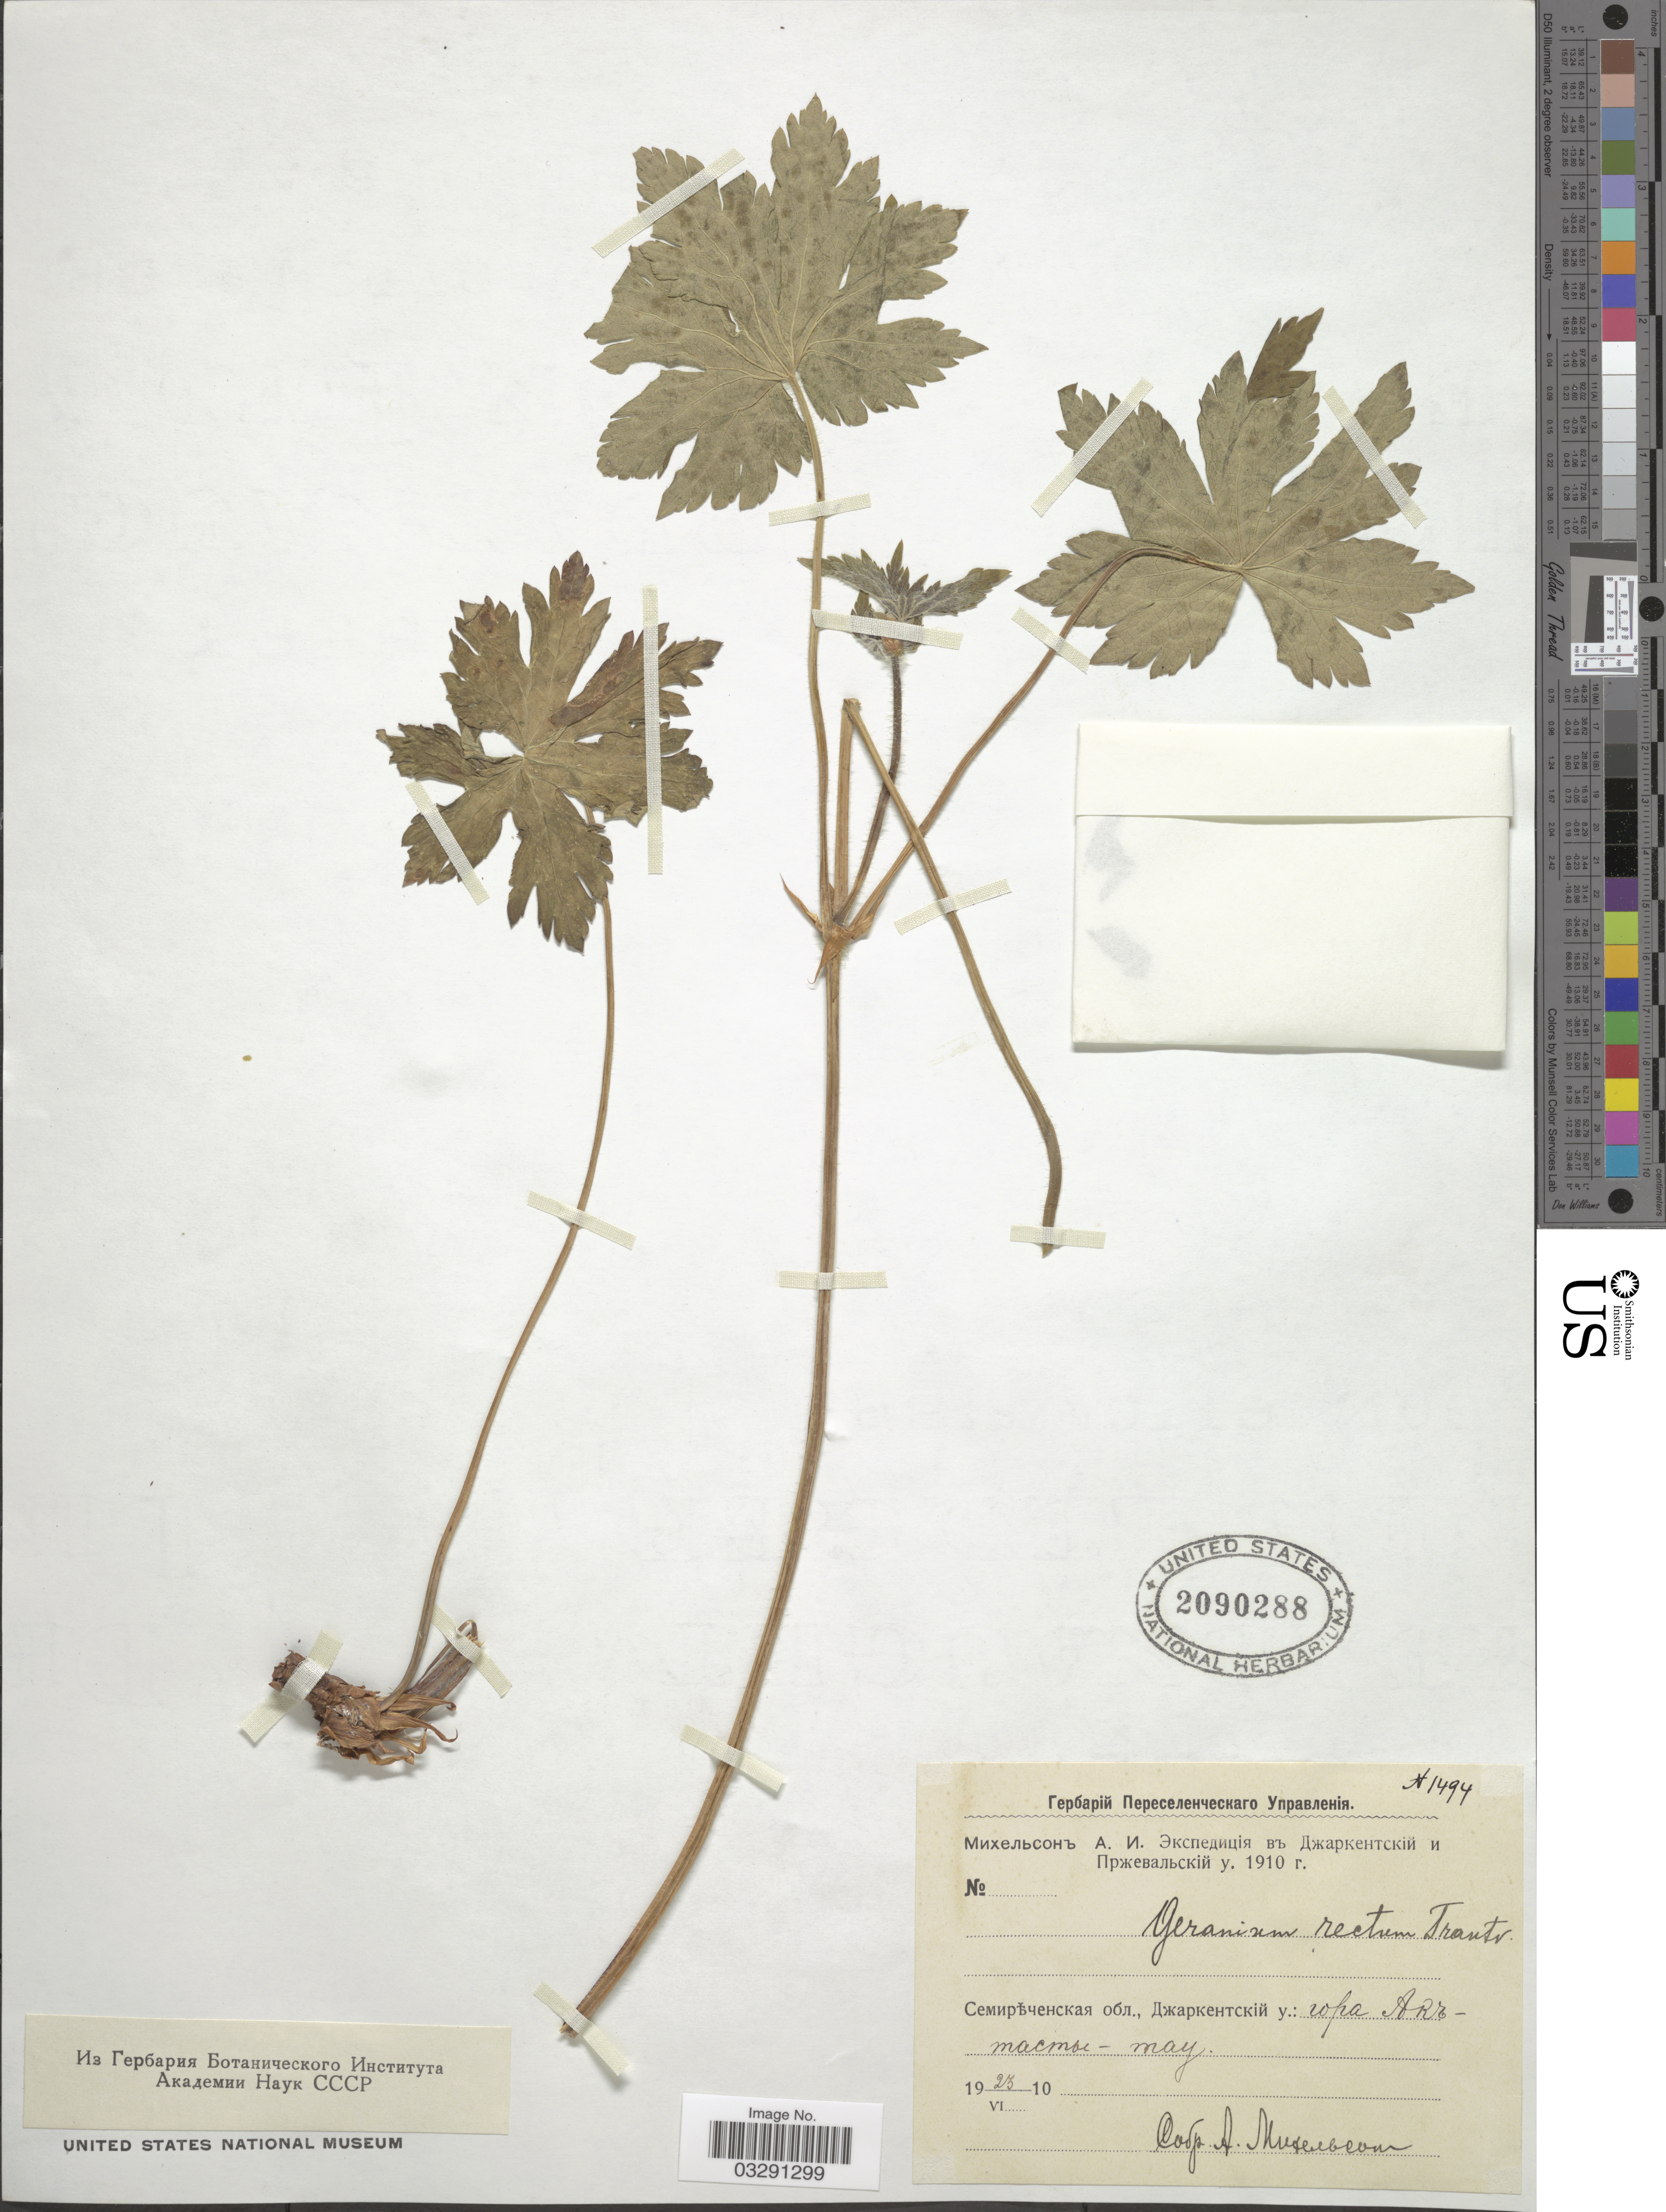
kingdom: Plantae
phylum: Tracheophyta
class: Magnoliopsida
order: Geraniales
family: Geraniaceae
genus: Geranium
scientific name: Geranium sp.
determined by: Aedo, C.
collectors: A. Mikhelson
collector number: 1494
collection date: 1923-06-10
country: Kazakhstan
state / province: Qaraghandy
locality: Aktasty Mts.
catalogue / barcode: US 2090288